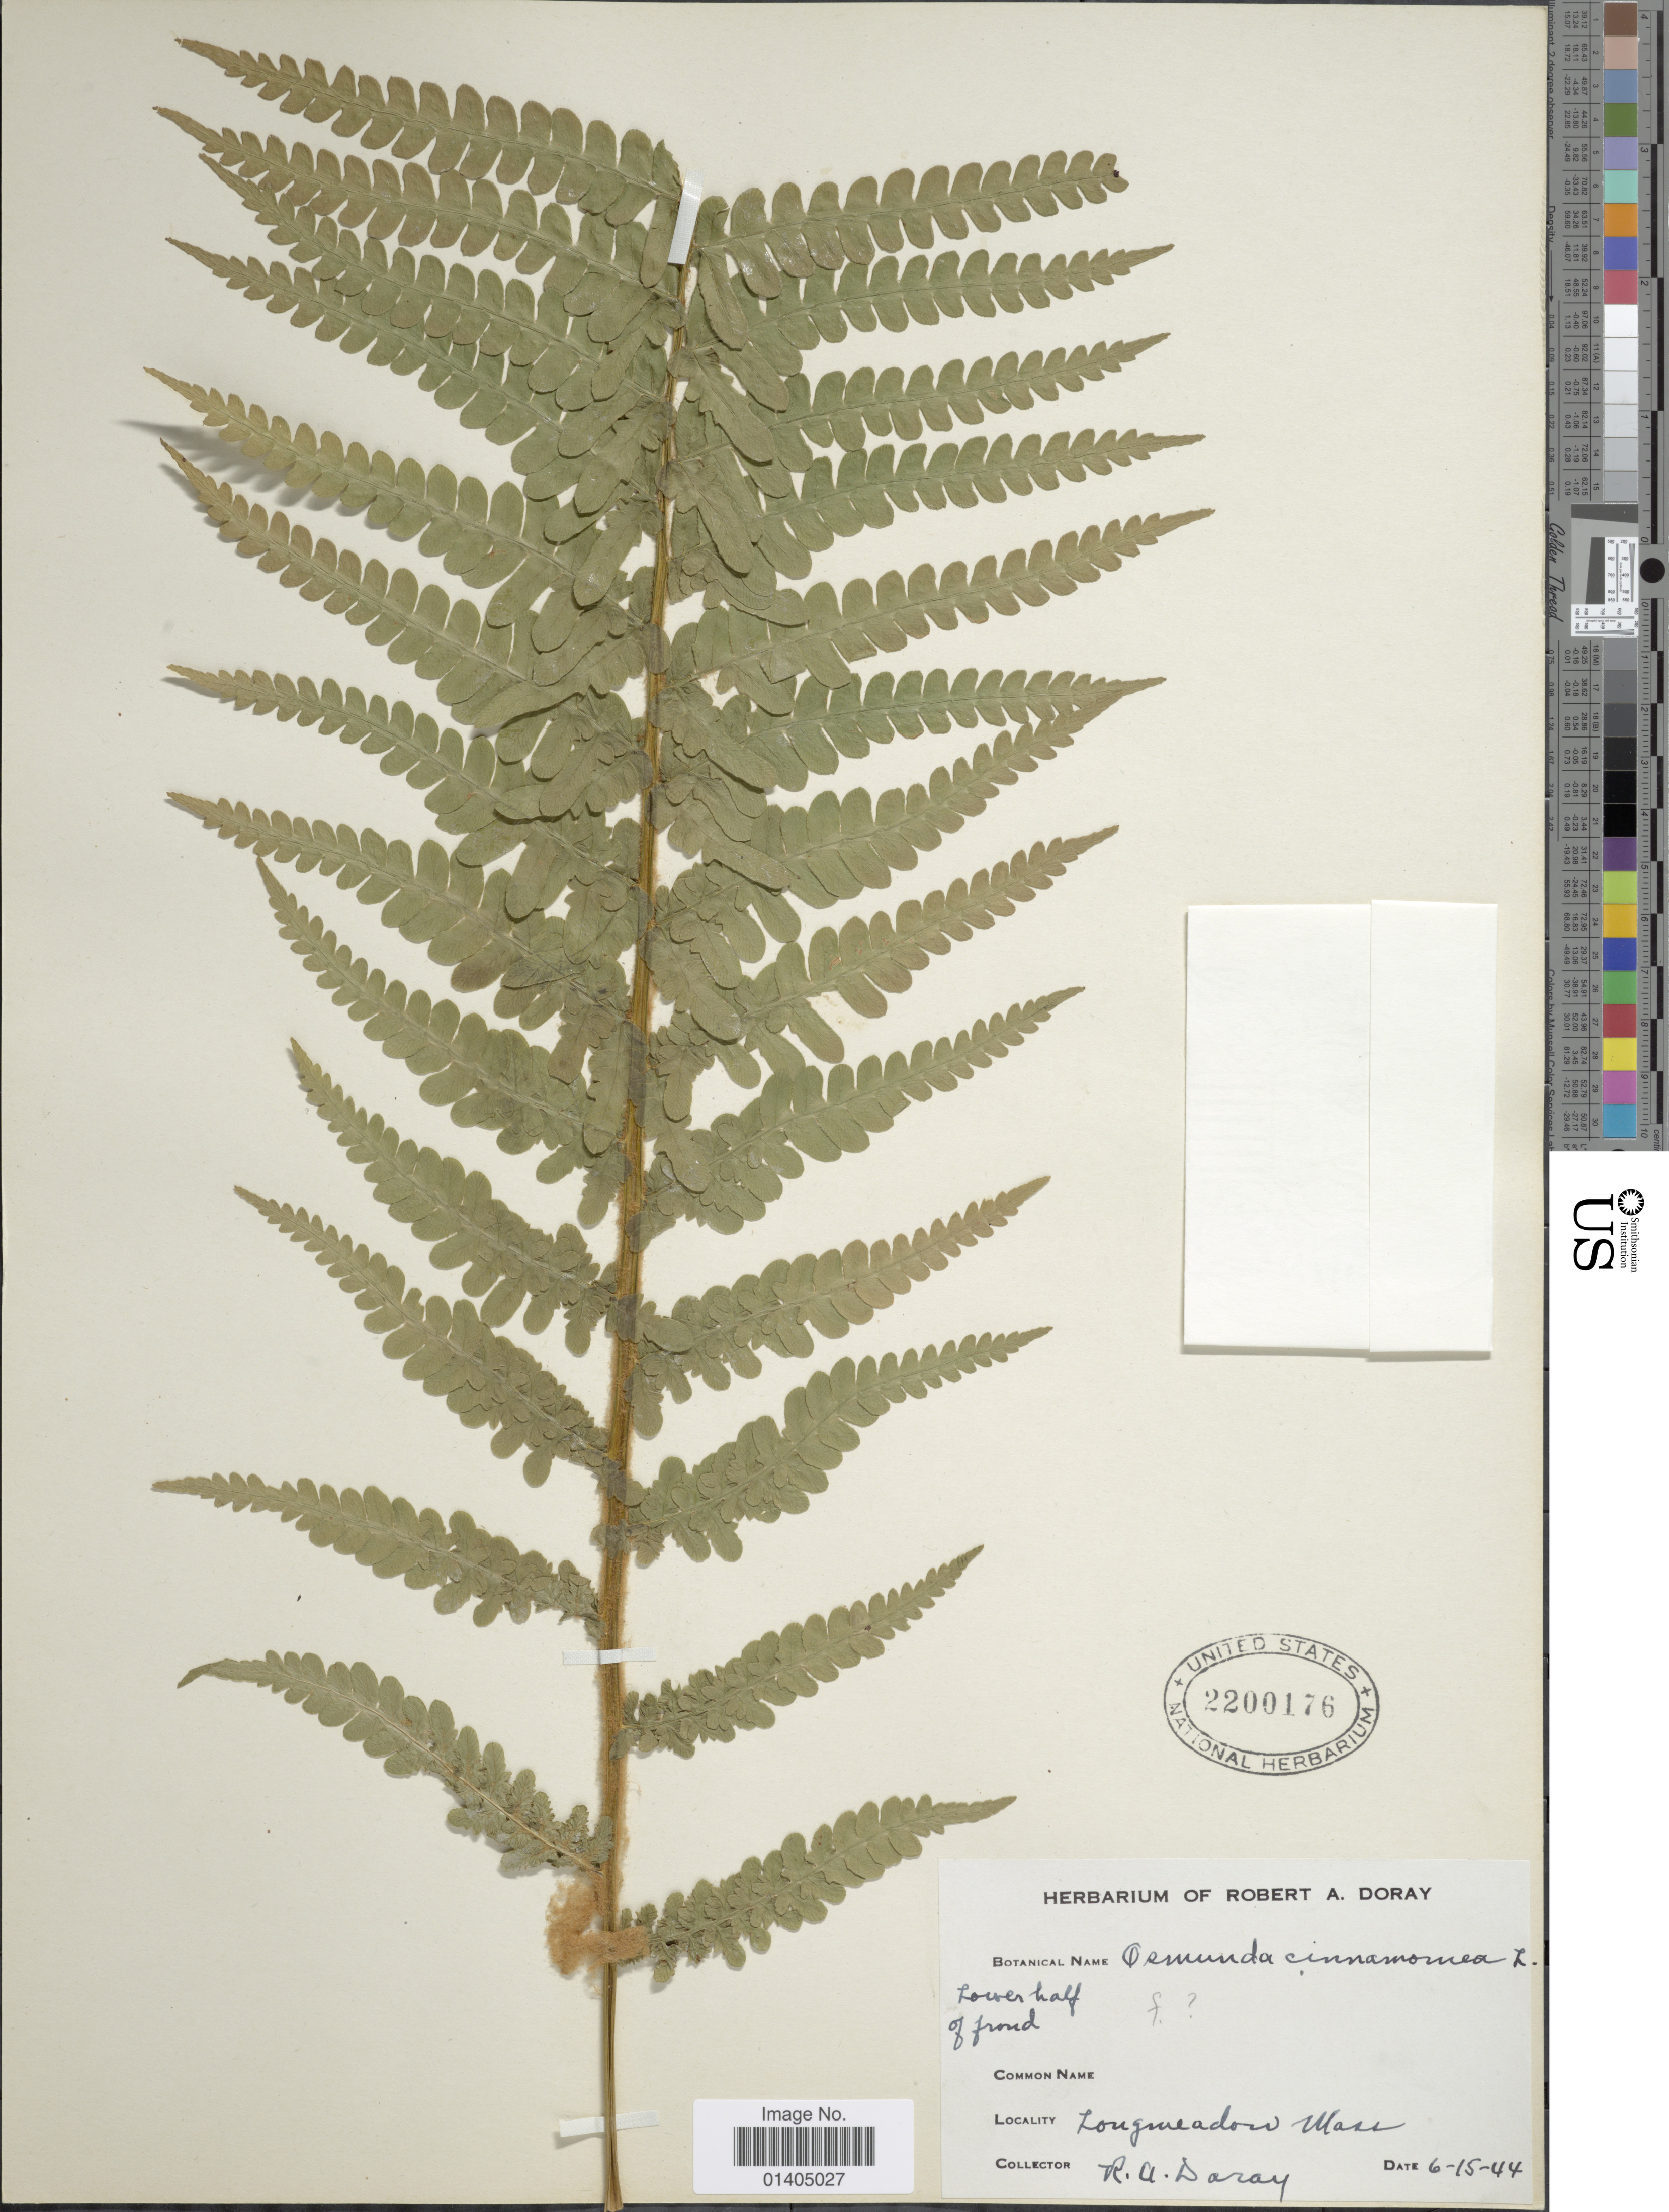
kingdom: Plantae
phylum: Tracheophyta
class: Polypodiopsida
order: Osmundales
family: Osmundaceae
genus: Osmundastrum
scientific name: Osmundastrum cinnamomeum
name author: (L.) C. Presl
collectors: R. Doray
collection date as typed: Transcribed d/m/y: 15/6/44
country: United States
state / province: Massachusetts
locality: Longmeadow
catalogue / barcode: US 2200176